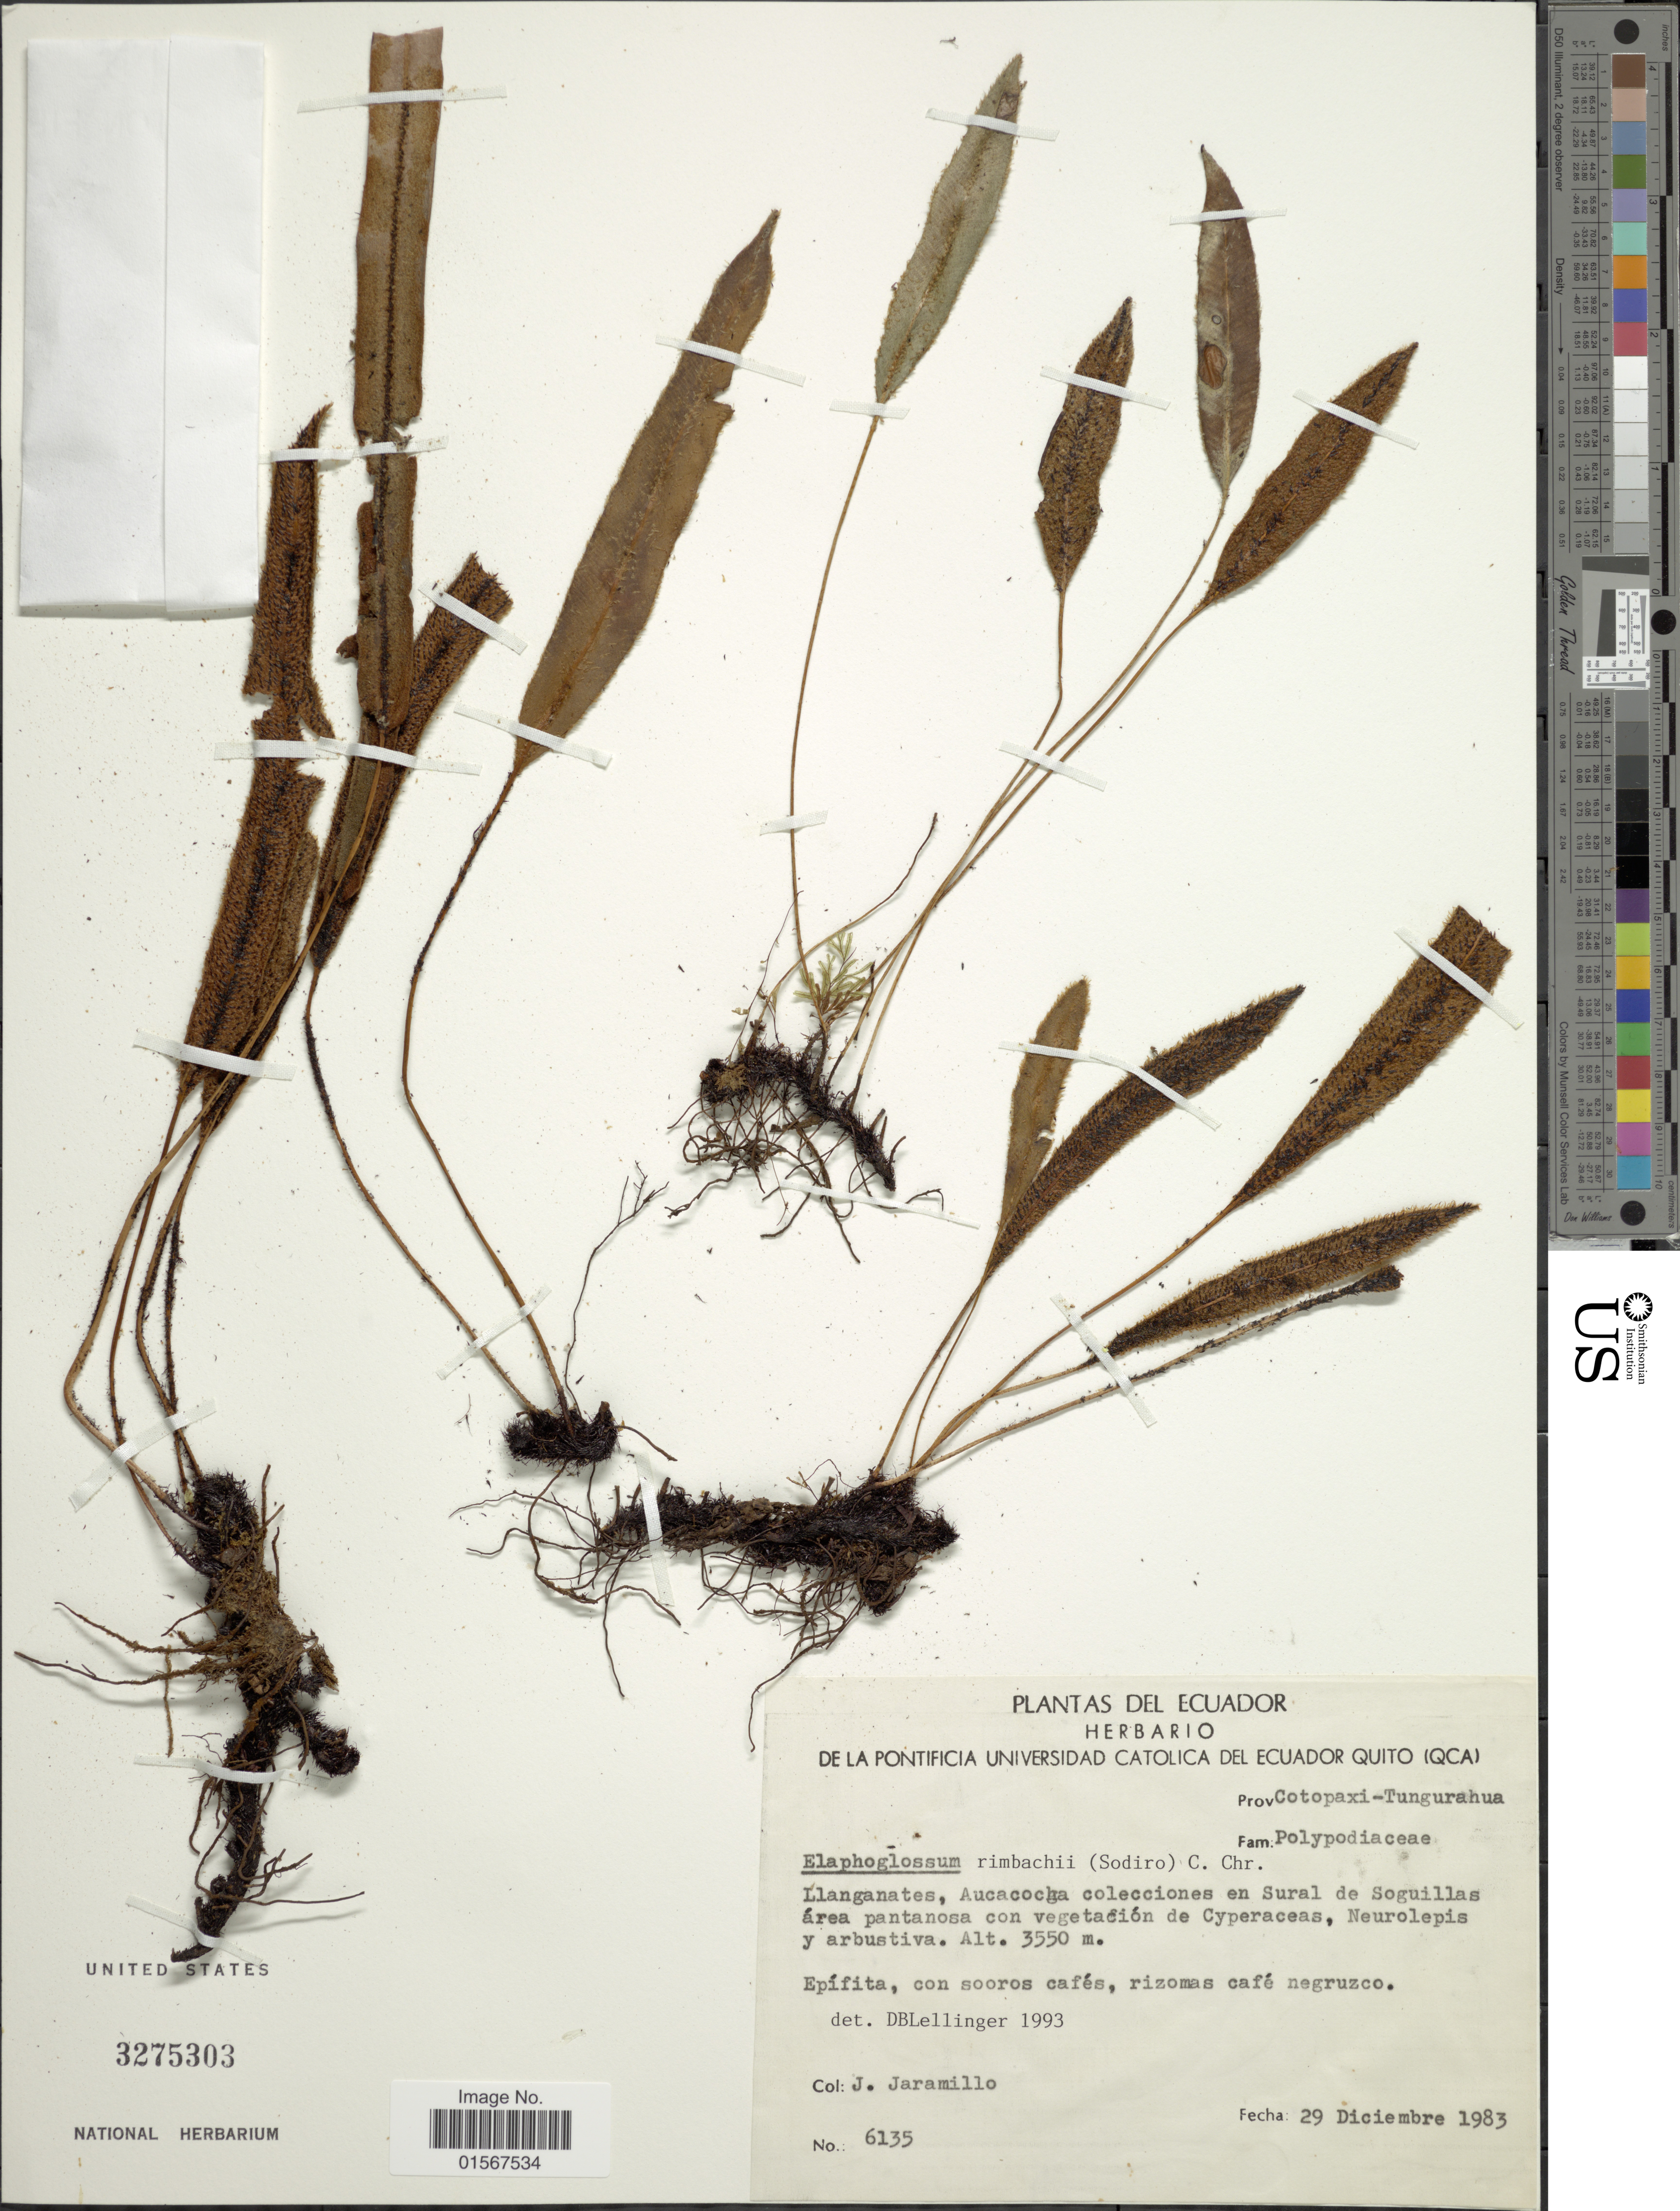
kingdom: Plantae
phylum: Tracheophyta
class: Polypodiopsida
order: Polypodiales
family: Dryopteridaceae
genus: Elaphoglossum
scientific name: Elaphoglossum rimbachii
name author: (Sodiro) Christ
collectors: J. Jaramillo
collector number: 6135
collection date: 1983-12-29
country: Ecuador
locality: Ecuador, Prov. Cotopaxi-Tungurahua, LLanganates, Aucacocha colecciones en Sural de Soguillas área pantonosa.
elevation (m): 3550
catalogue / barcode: US 3275303